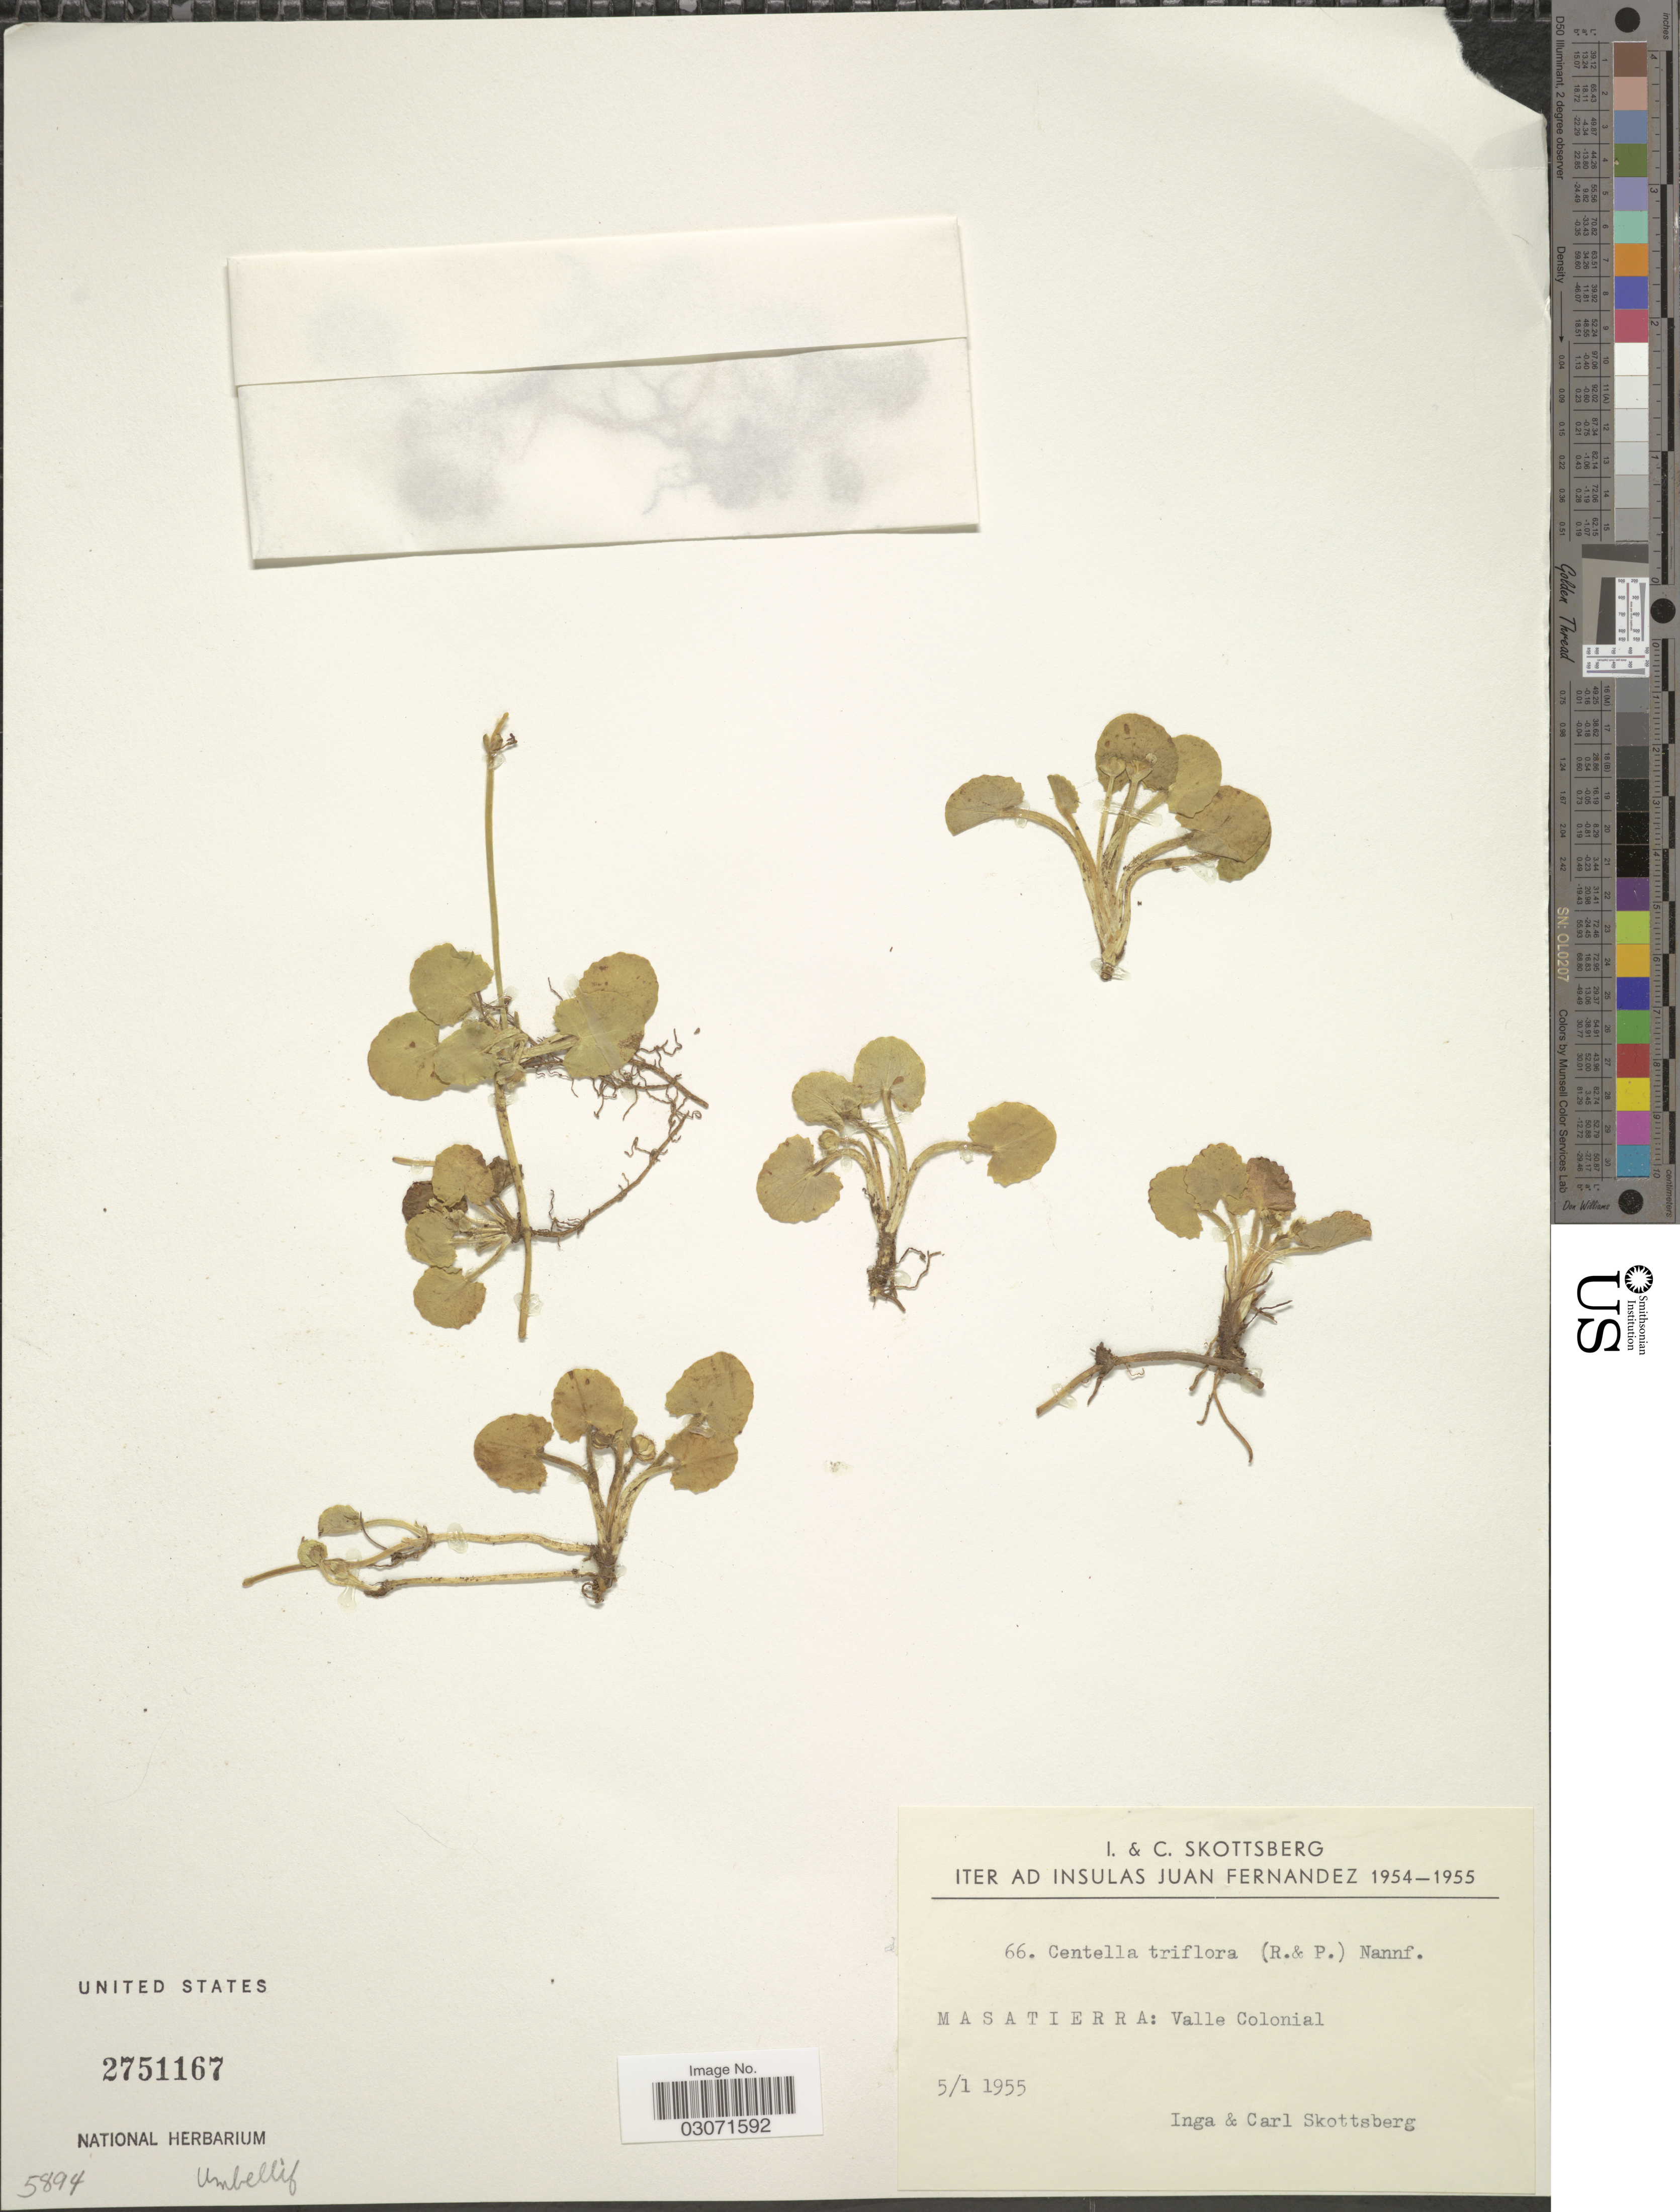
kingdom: Plantae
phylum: Tracheophyta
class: Magnoliopsida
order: Apiales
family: Apiaceae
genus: Centella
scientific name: Centella triflora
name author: (Ruiz & Pav.) Nannf.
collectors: I. Skottsberg & C. Skottsberg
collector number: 66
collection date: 1955-01-05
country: Chile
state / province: Valparaíso (V)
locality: Insulas Juan Fernandez. Masatierra: Valle Colonial.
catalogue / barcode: US 2751167